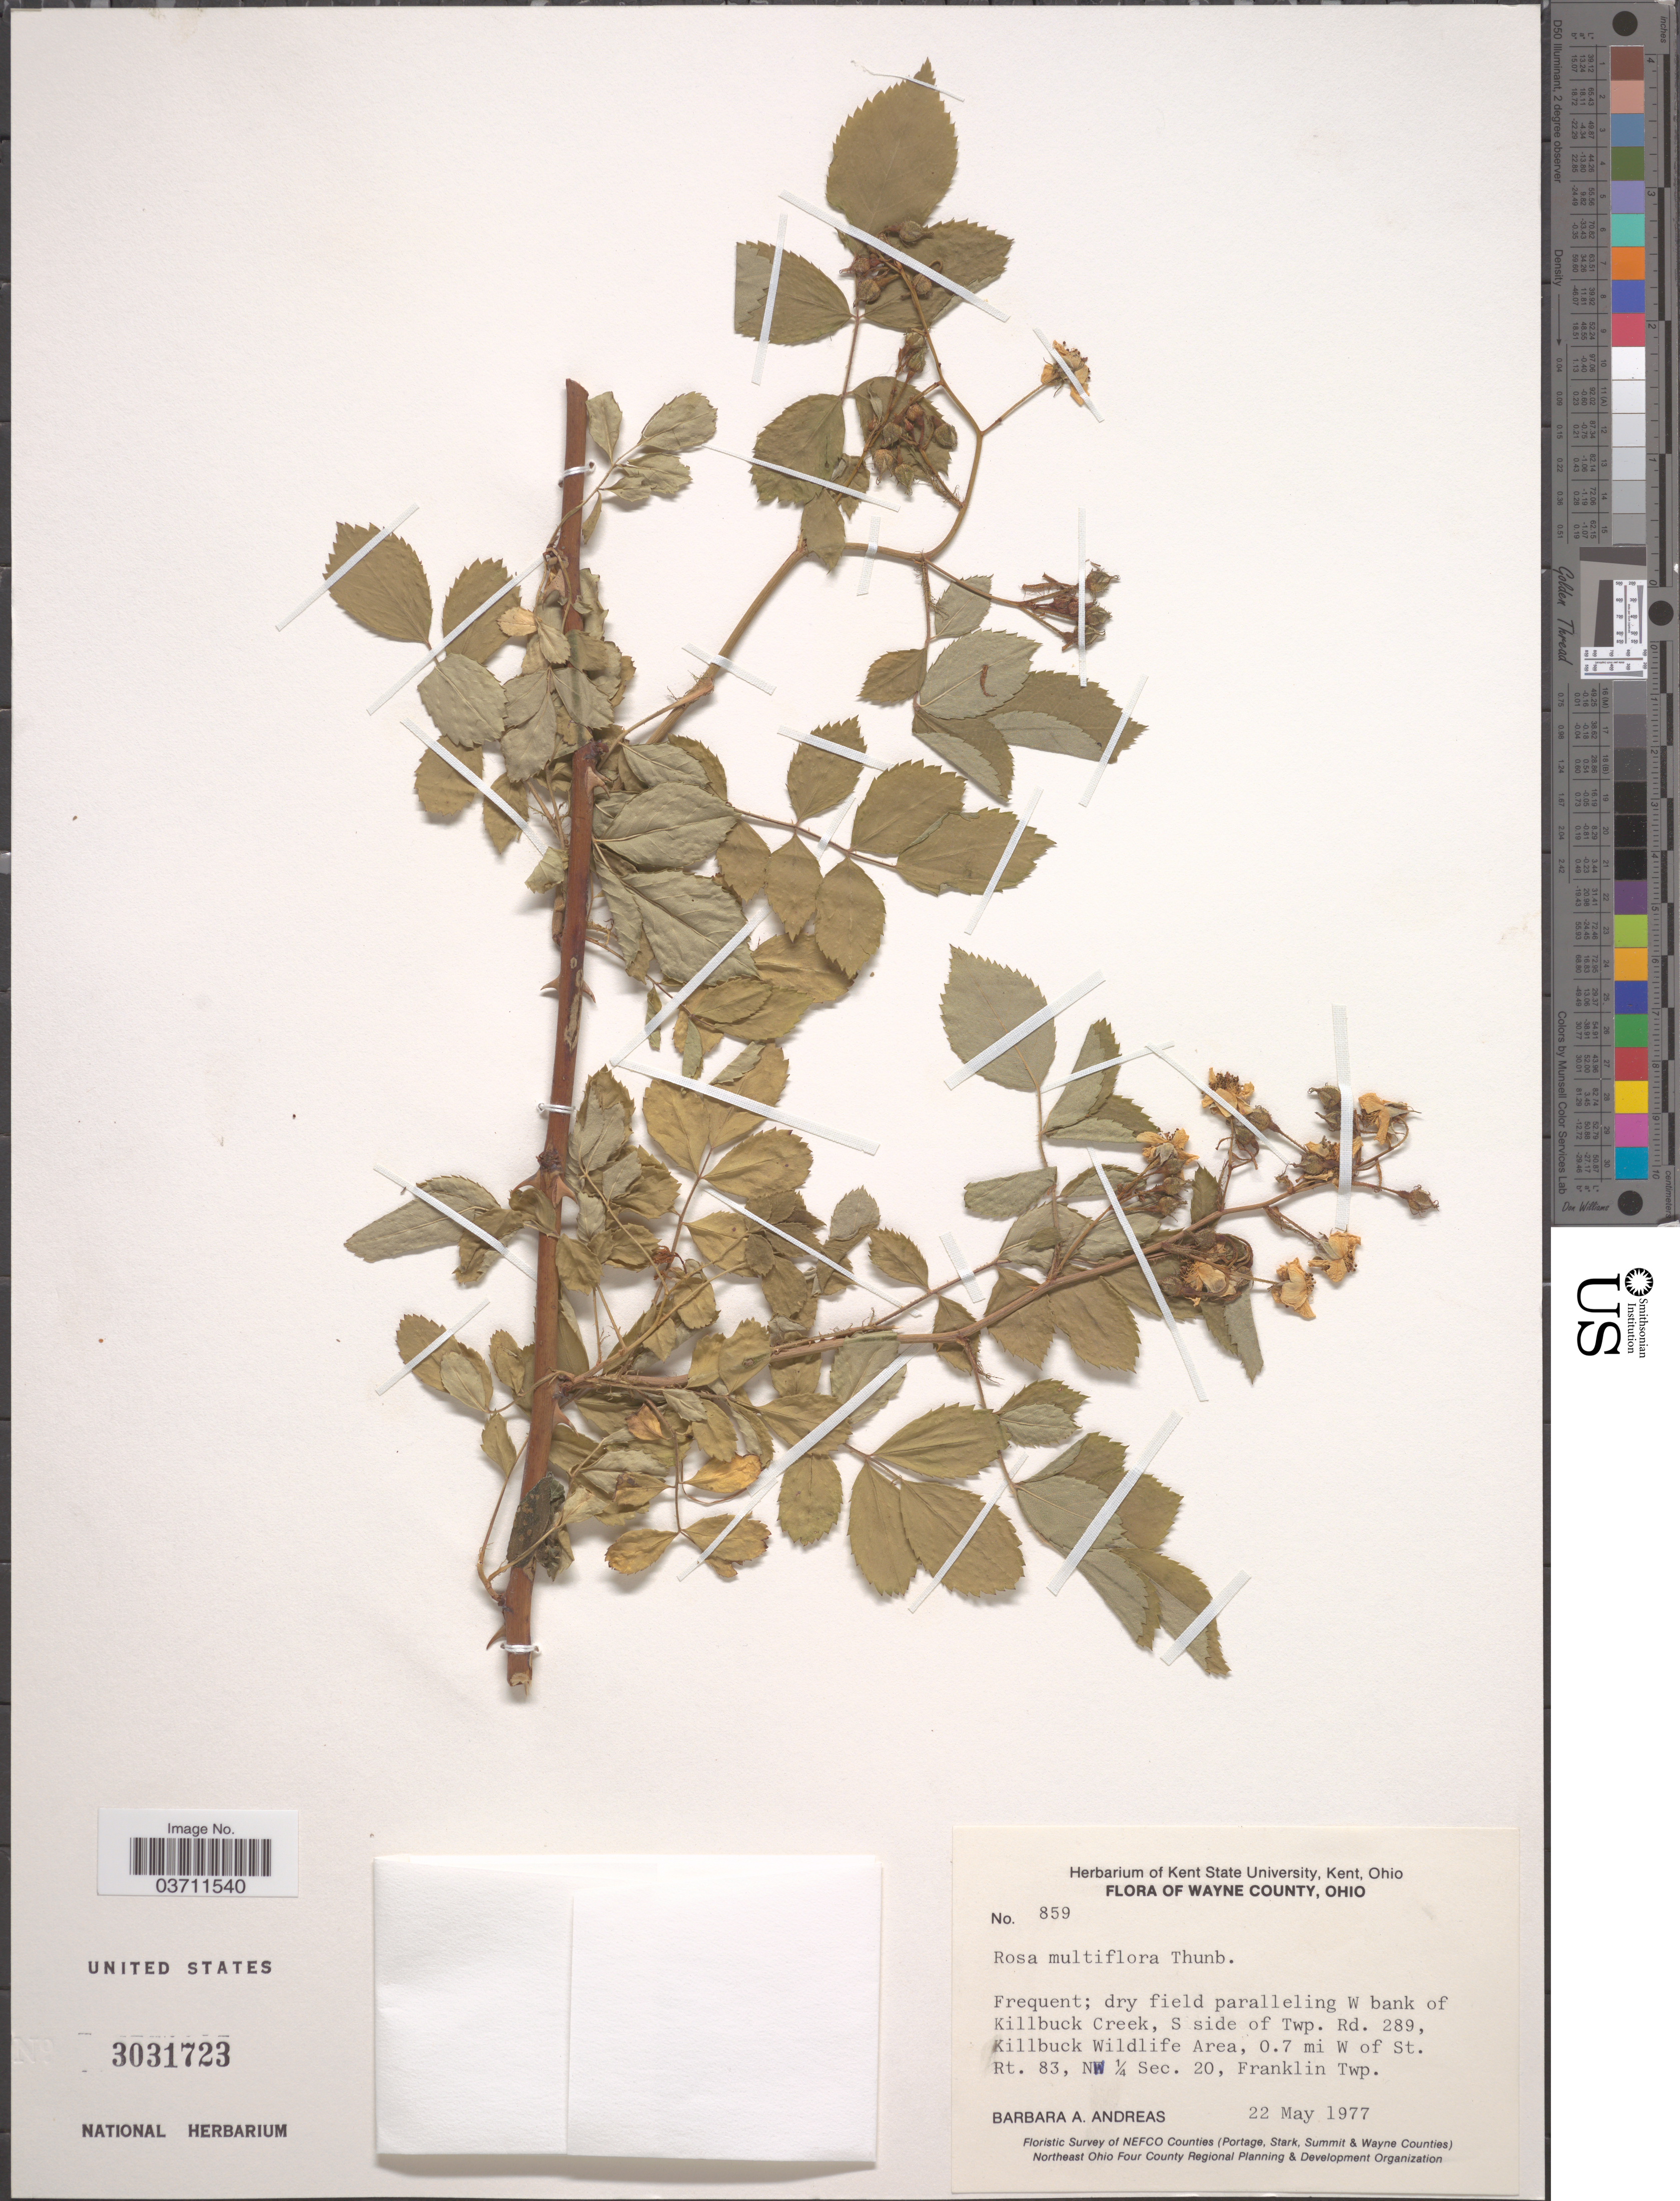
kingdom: Plantae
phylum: Tracheophyta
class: Magnoliopsida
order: Rosales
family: Rosaceae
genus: Rosa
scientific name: Rosa multiflora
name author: Thunb.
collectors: B. A. Andreas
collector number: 859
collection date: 1977-05-22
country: United States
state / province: Ohio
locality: Wayne County. W bank of Killbuck Creek, S side of Twp. Rd. 289, Killbuck Wildlife Area, 0.7 mi W of St. Rt. 83, NW ¼ Sec. 20, Franklin Twp.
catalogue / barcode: US 3031723